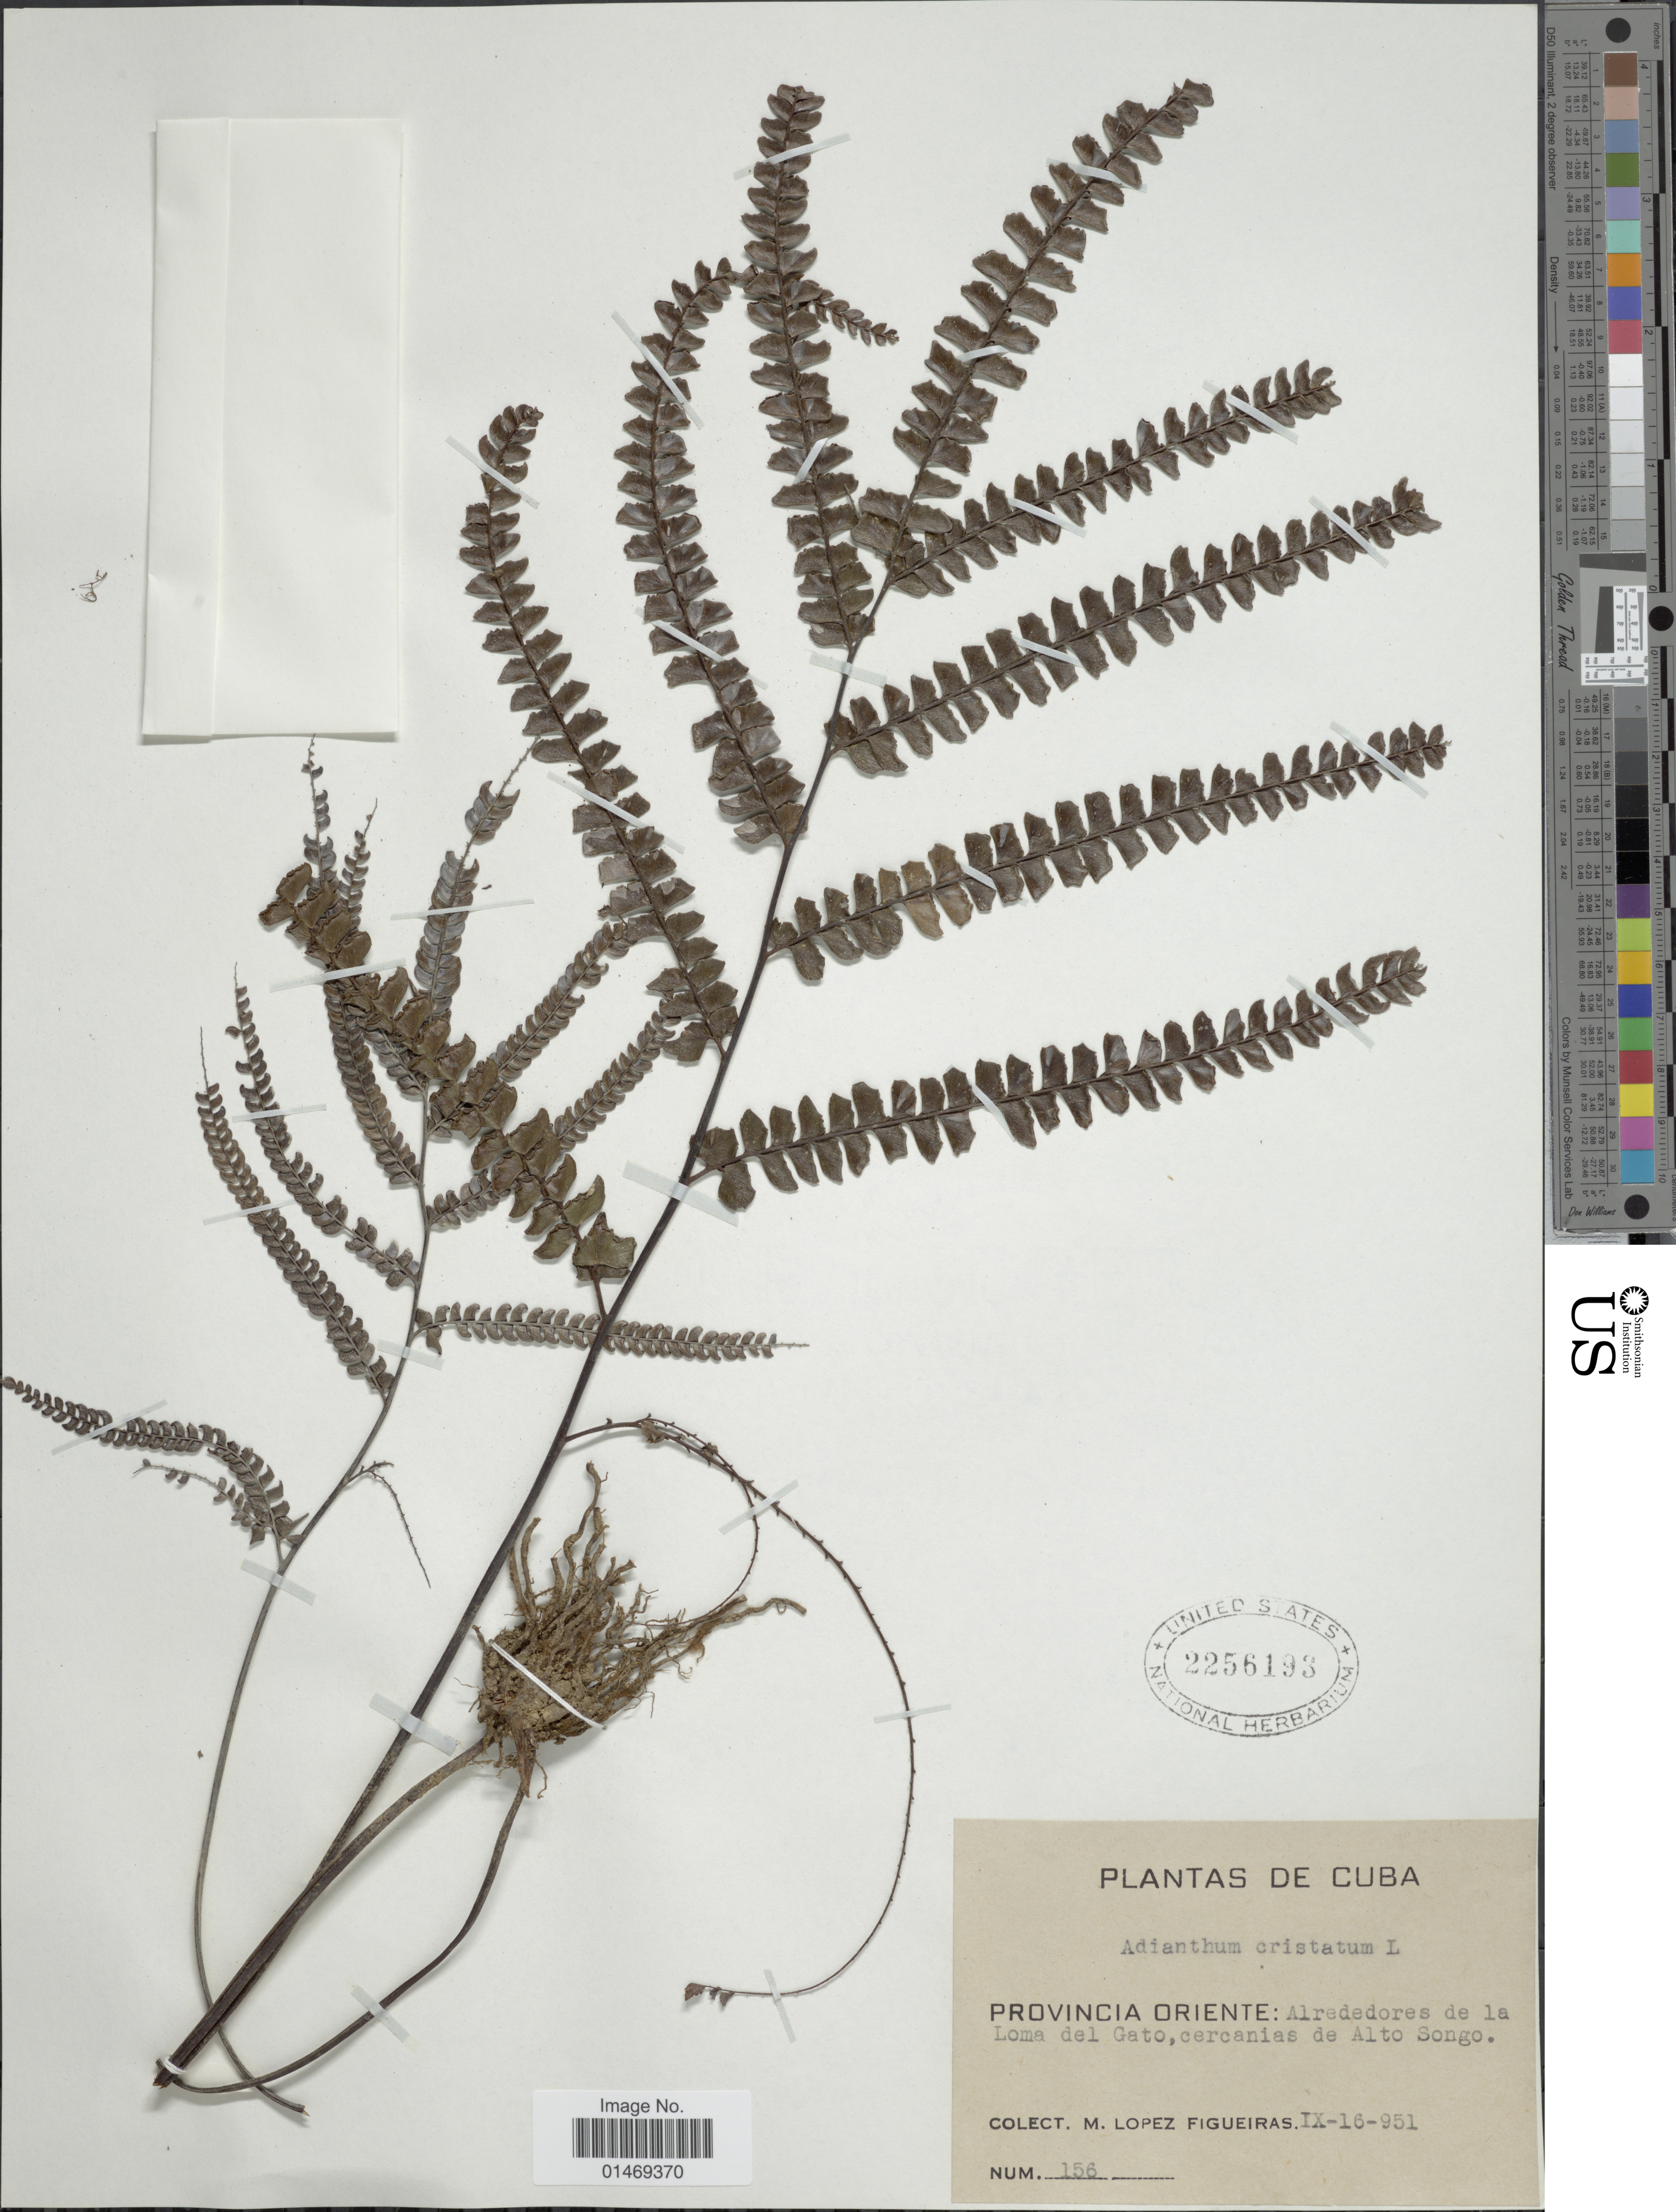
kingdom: Plantae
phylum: Tracheophyta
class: Polypodiopsida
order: Polypodiales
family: Pteridaceae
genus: Adiantum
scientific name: Adiantum pyramidale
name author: (L.) Willd.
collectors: M. López Figueiras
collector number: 156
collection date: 1951-09-16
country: Cuba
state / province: Oriente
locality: Alrededores de la Loma del gato,cercanias de Alto Songo.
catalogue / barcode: US 2256193